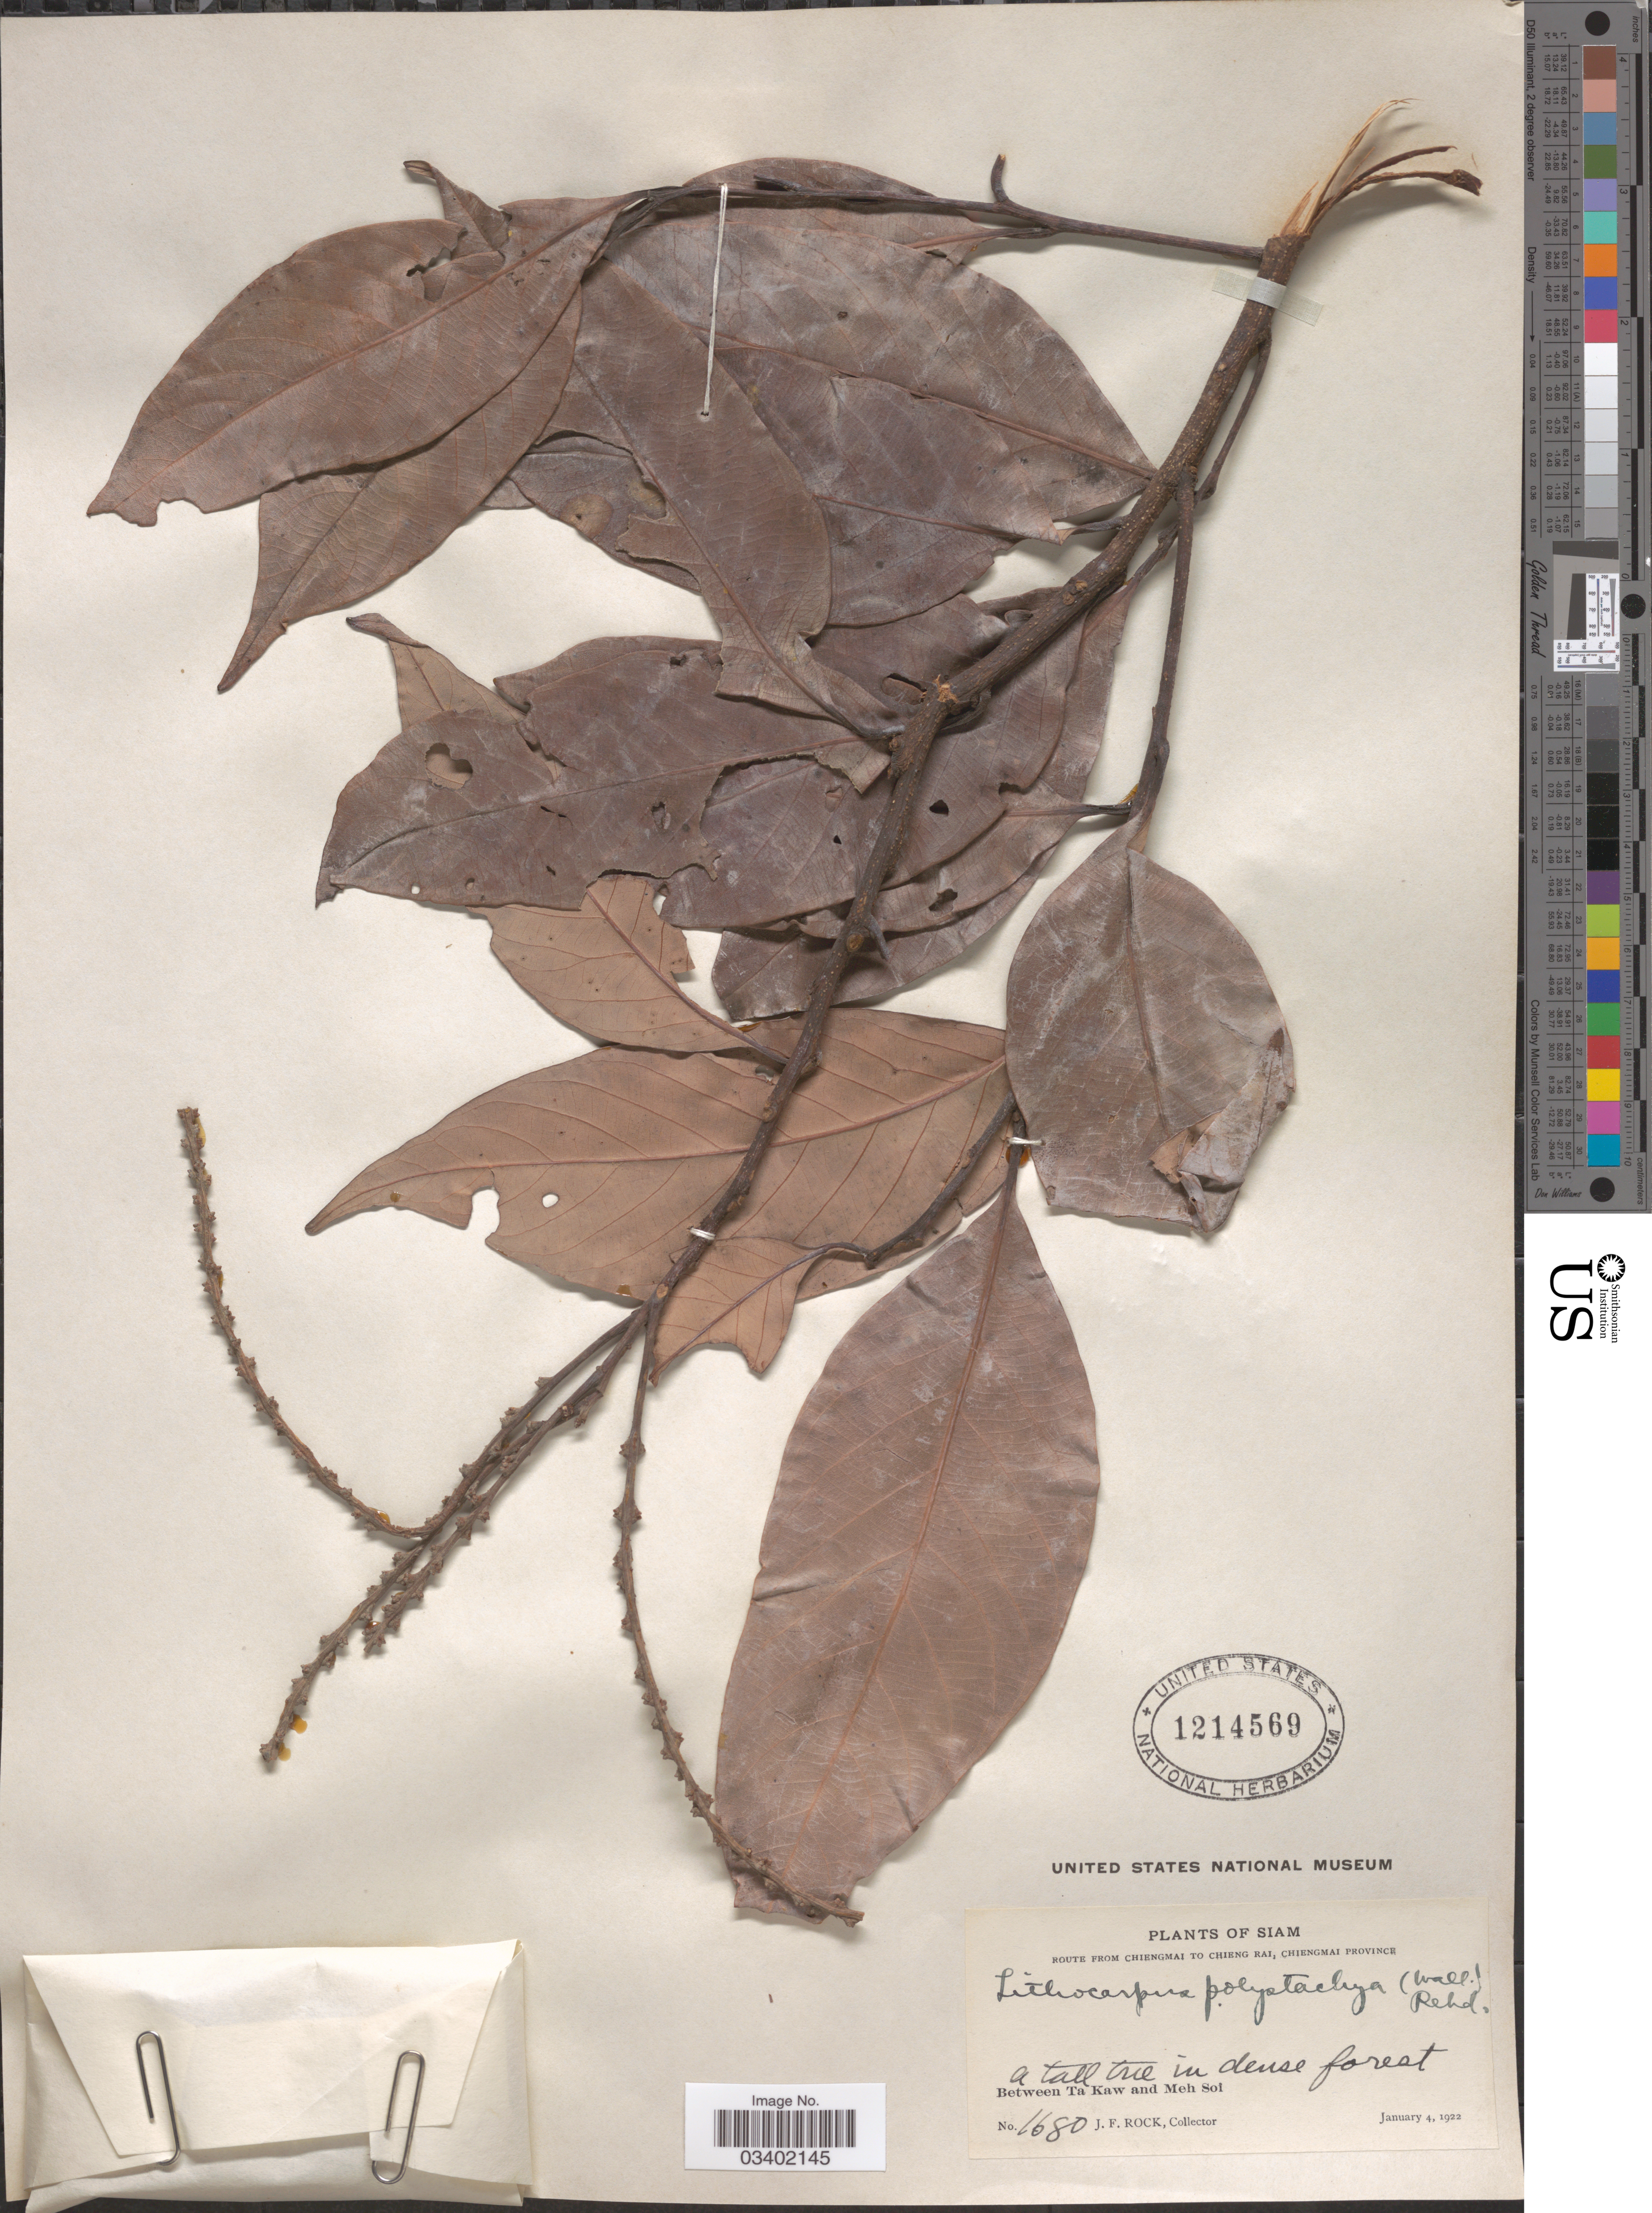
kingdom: Plantae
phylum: Tracheophyta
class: Magnoliopsida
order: Fagales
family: Fagaceae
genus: Lithocarpus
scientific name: Lithocarpus polystachyus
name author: (Wall. ex A. DC.) Rehder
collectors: J. Rock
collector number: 1680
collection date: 1922-01-04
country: Thailand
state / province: Chiang Mai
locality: Siam. Route from Chiengmai to Chieng Rai, Chiengmai Province. Between Ta Kaw and Meh Soi.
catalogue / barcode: US 1214569